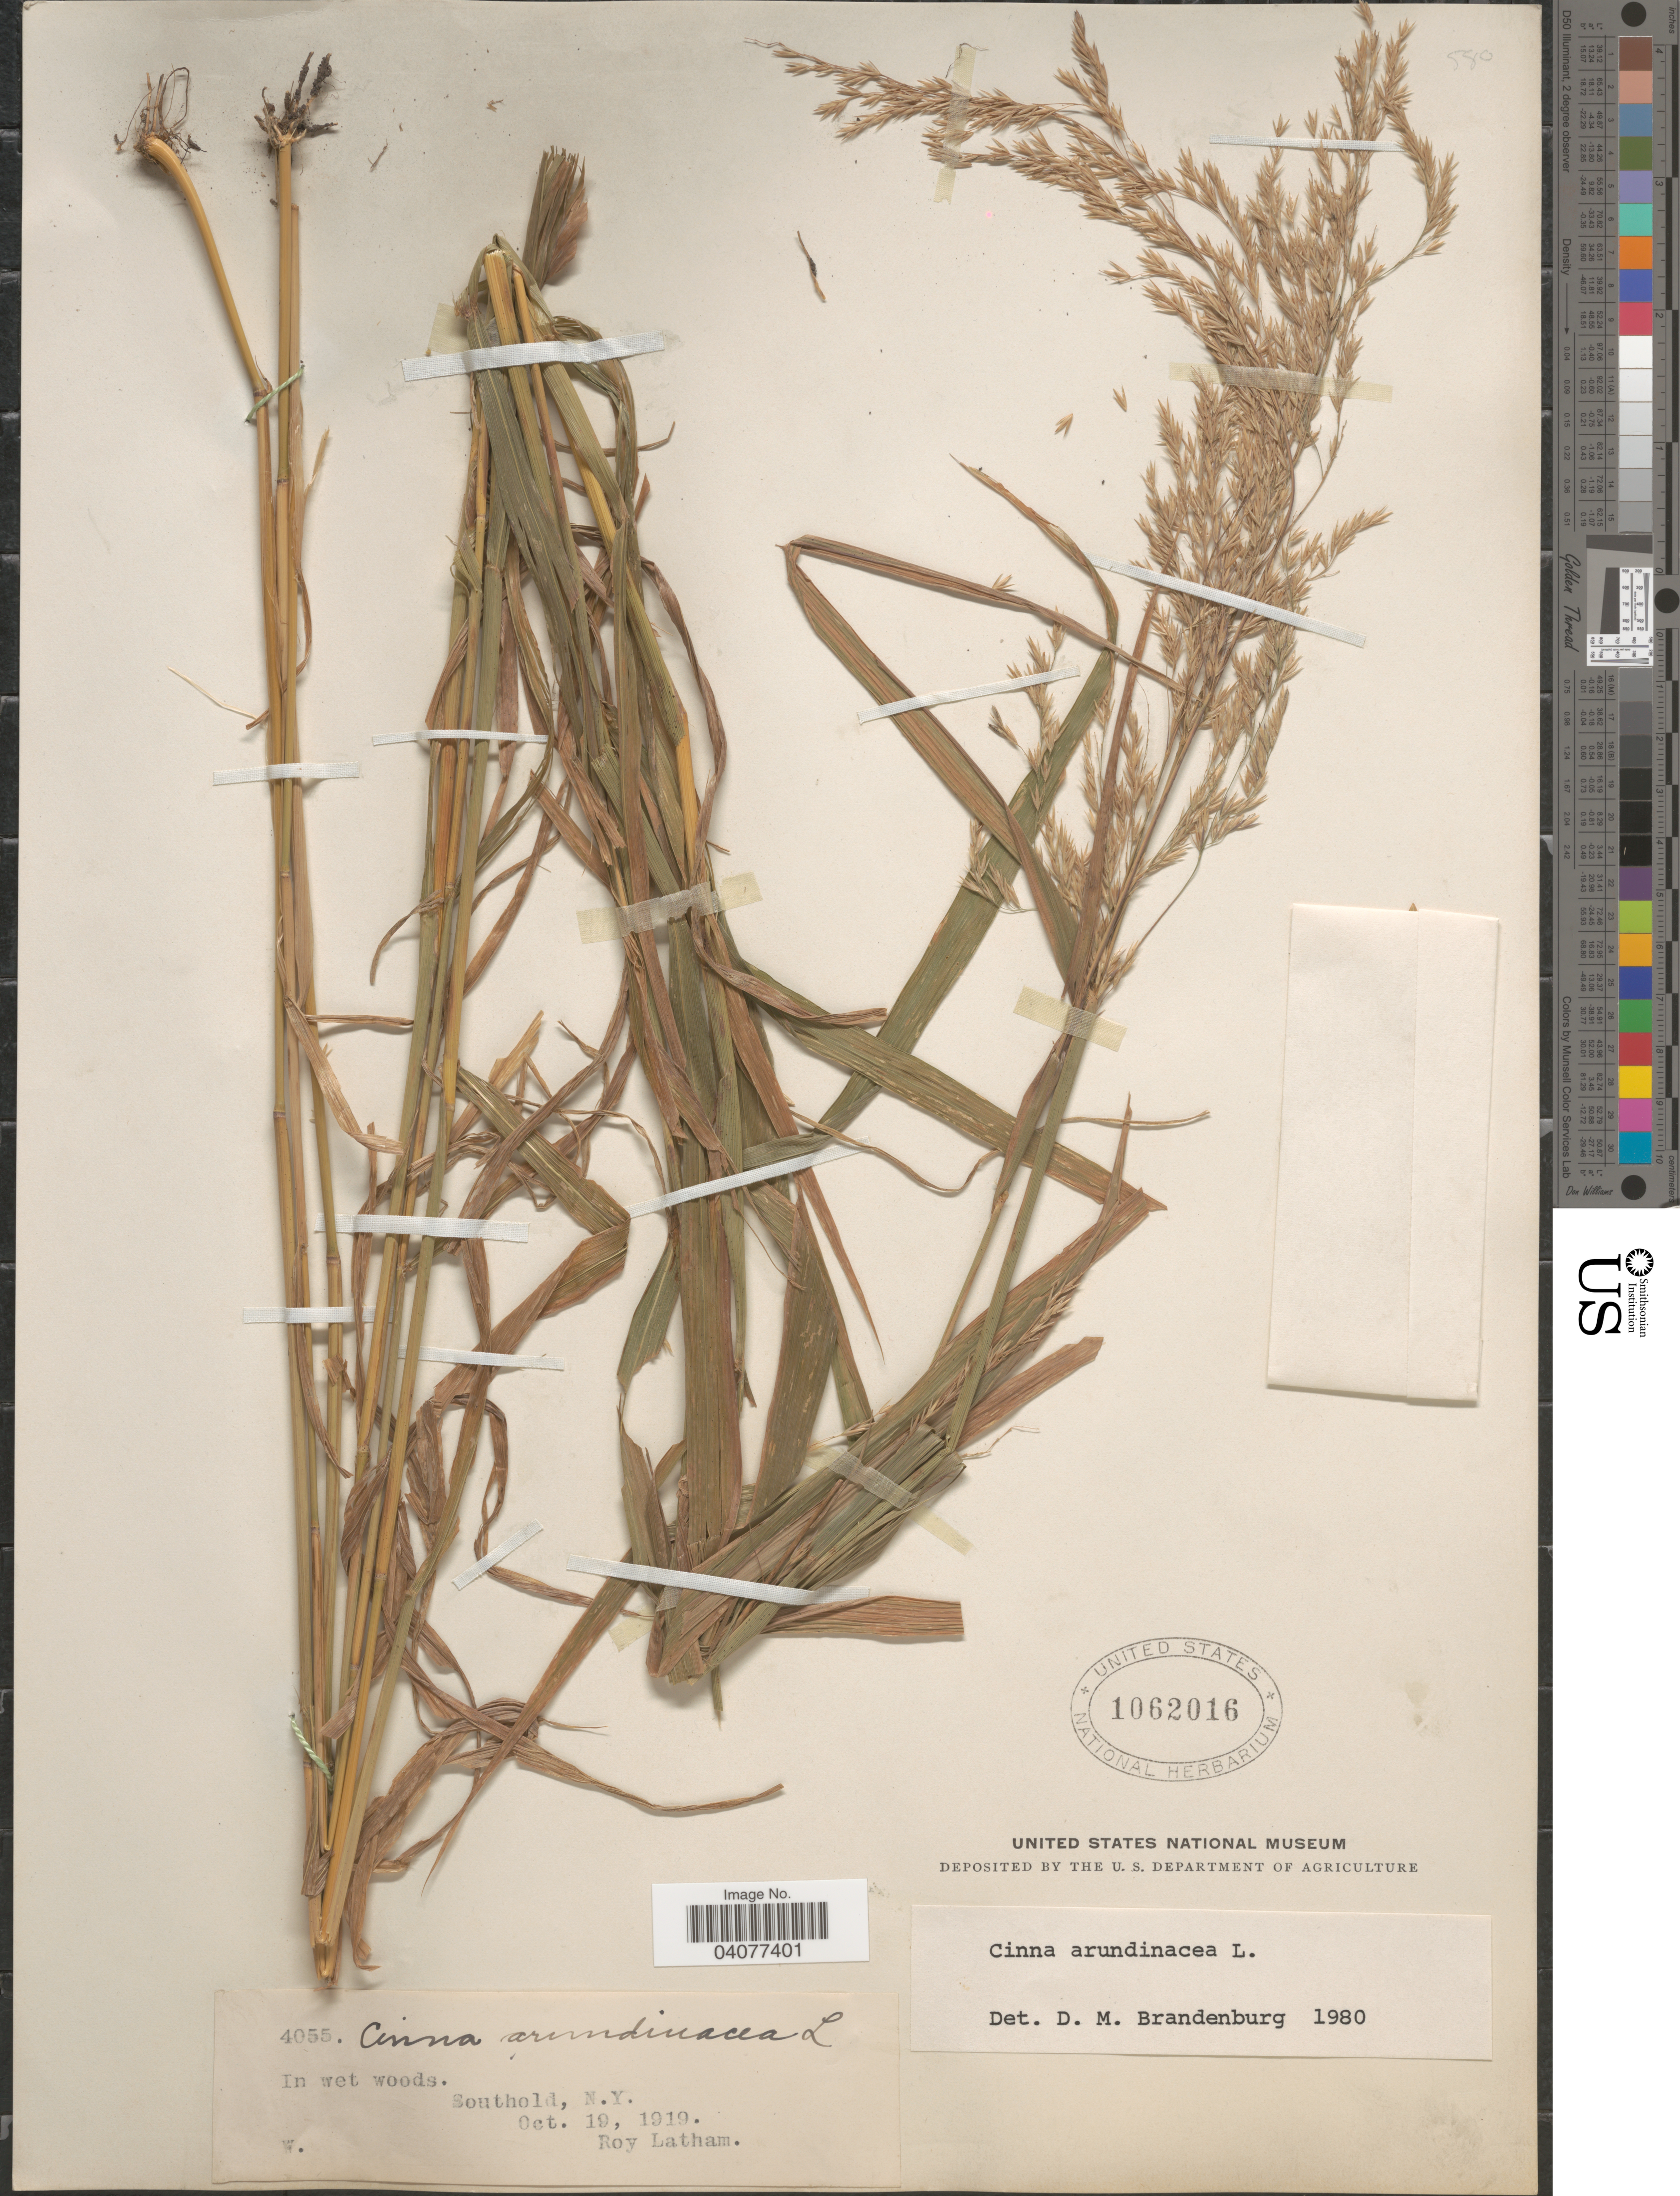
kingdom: Plantae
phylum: Tracheophyta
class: Liliopsida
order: Poales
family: Poaceae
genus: Cinna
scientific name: Cinna arundinacea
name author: L.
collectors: R. Latham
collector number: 4055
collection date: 1919-10-19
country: United States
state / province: New York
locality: In wet woods. Southold.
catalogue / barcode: US 1062016